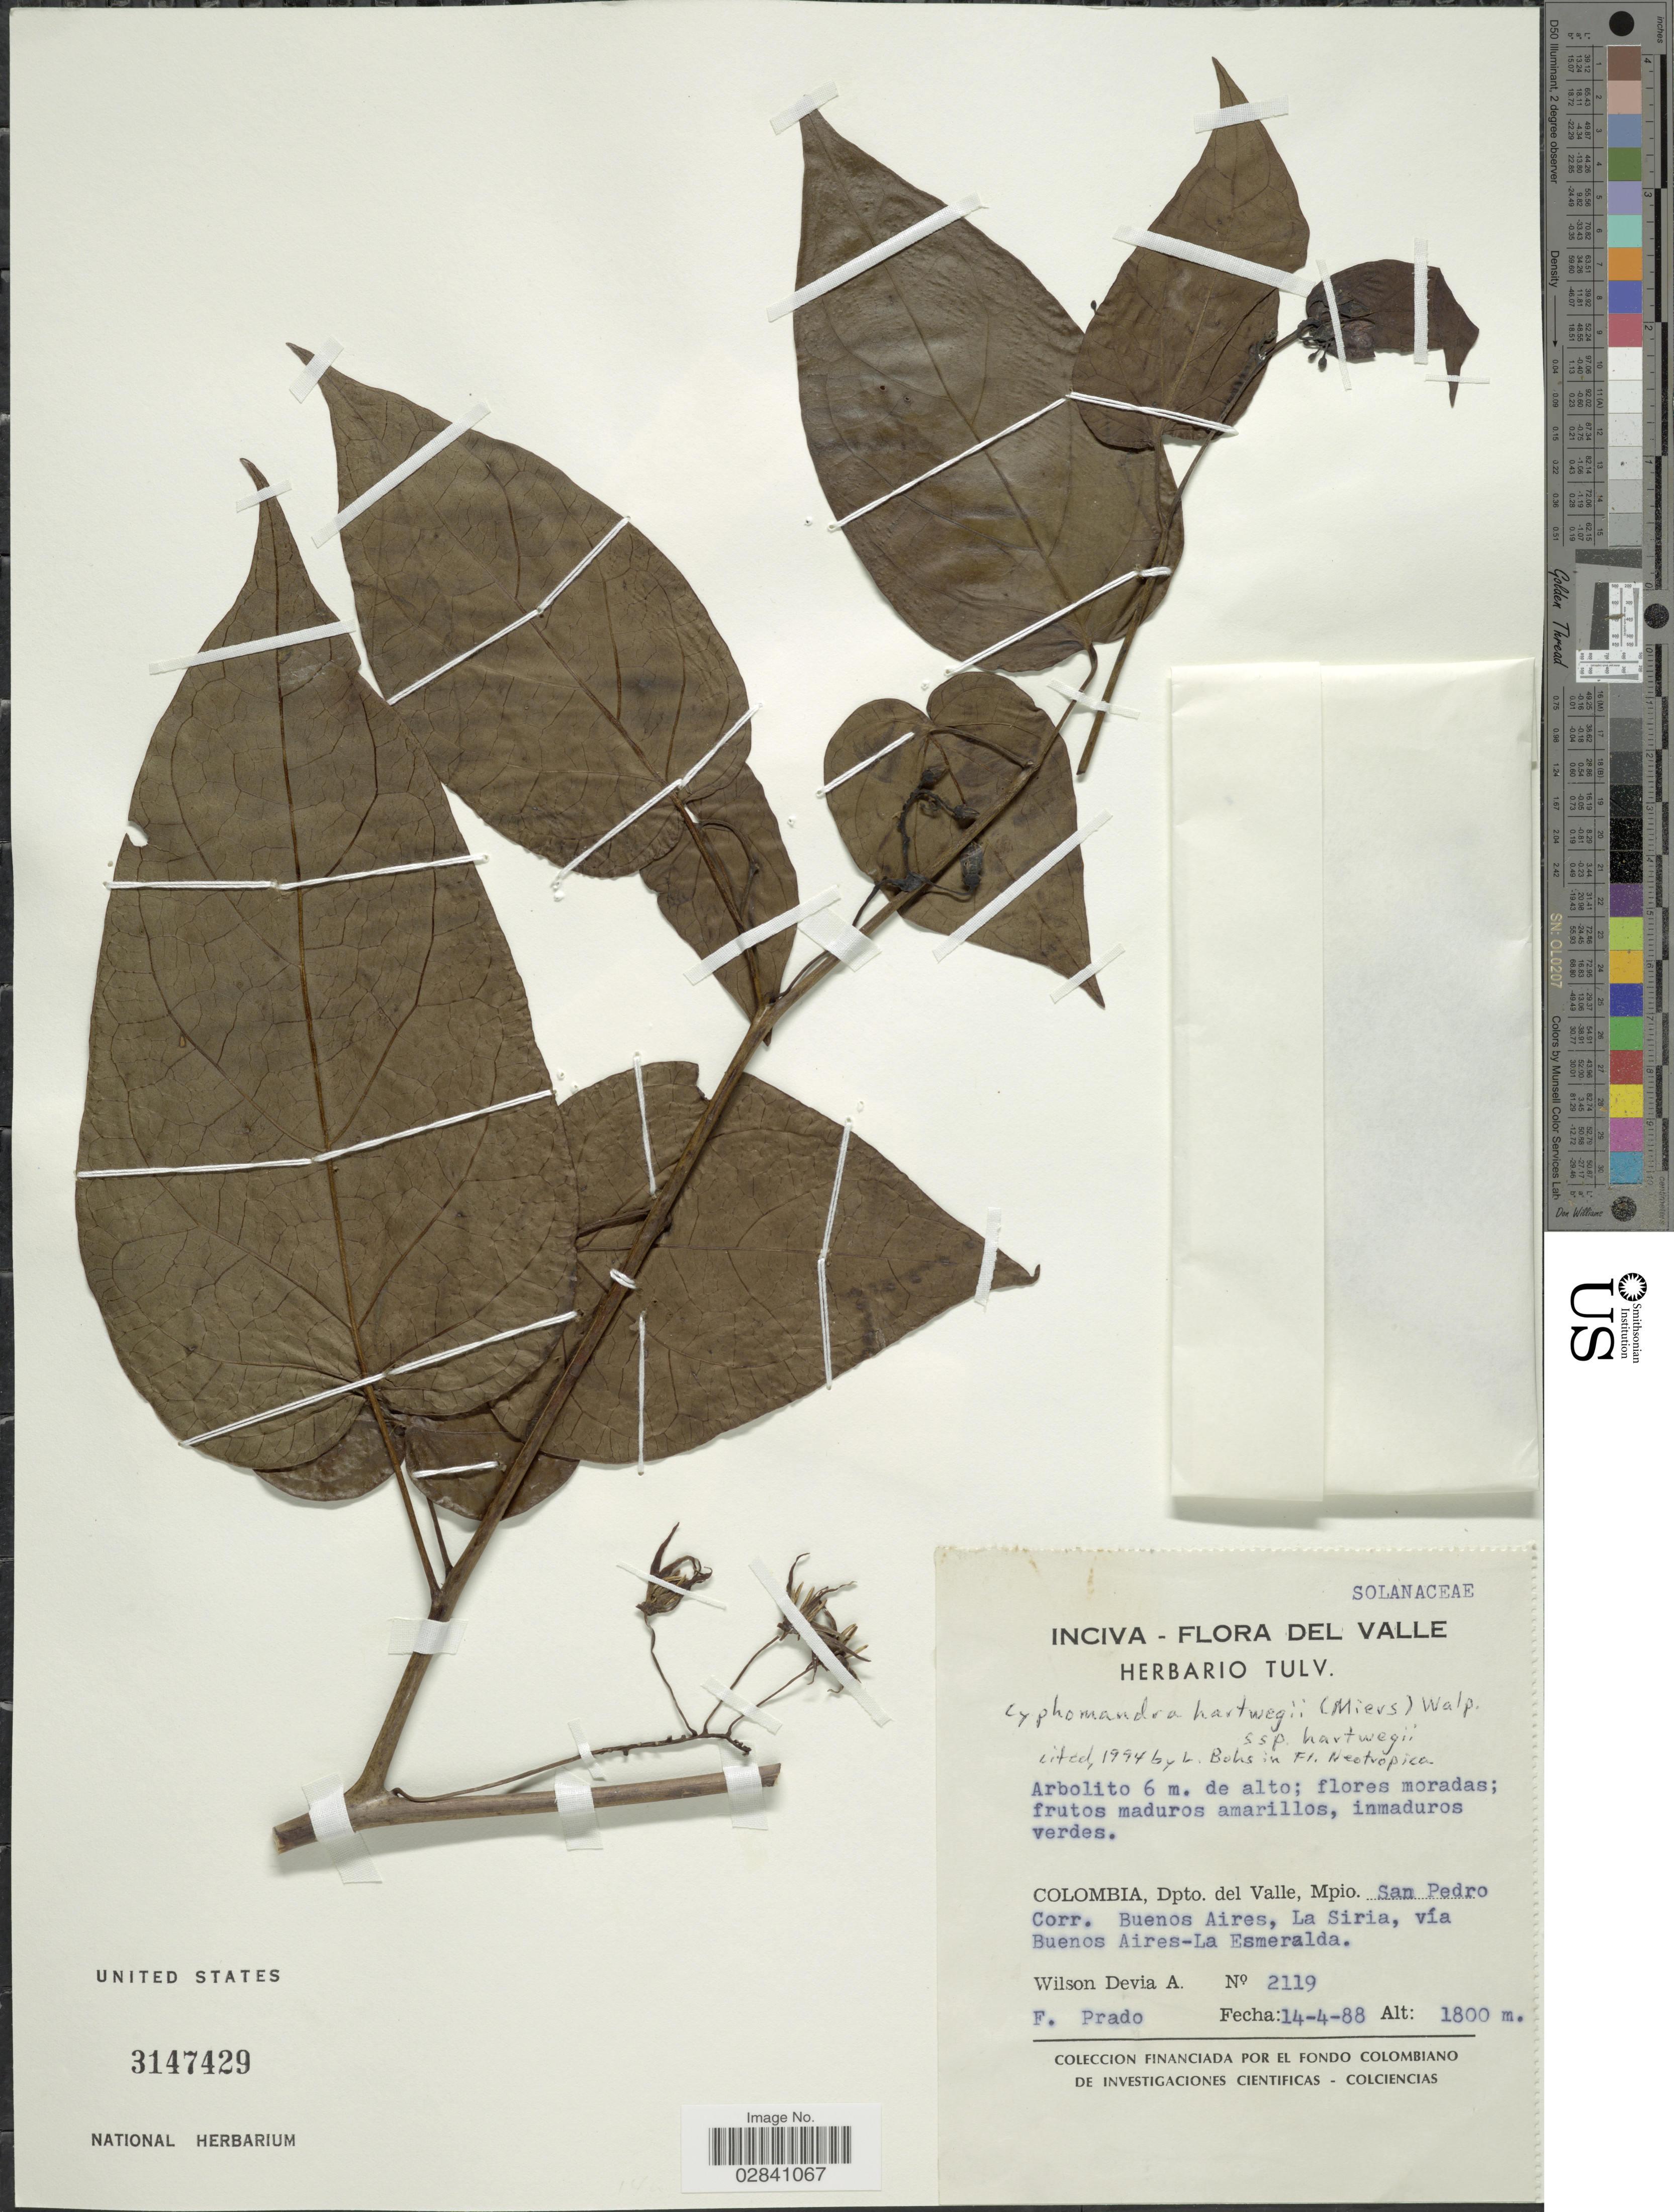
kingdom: Plantae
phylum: Tracheophyta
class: Magnoliopsida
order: Solanales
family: Solanaceae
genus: Cyphomandra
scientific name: Cyphomandra hartwegii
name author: (Miers) Sendtn. ex Walp.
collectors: W. Devia A. & F. Prado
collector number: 2119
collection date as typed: Transcribed d/m/y: 14/4/88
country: Colombia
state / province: Valle del Cauca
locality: Dpto. del Valle, Mpio. San Pedro. Corr. Buenos Aires, La Siria, vía Buenos Aires- La Esmeralda.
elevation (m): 1800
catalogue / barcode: US 3147429